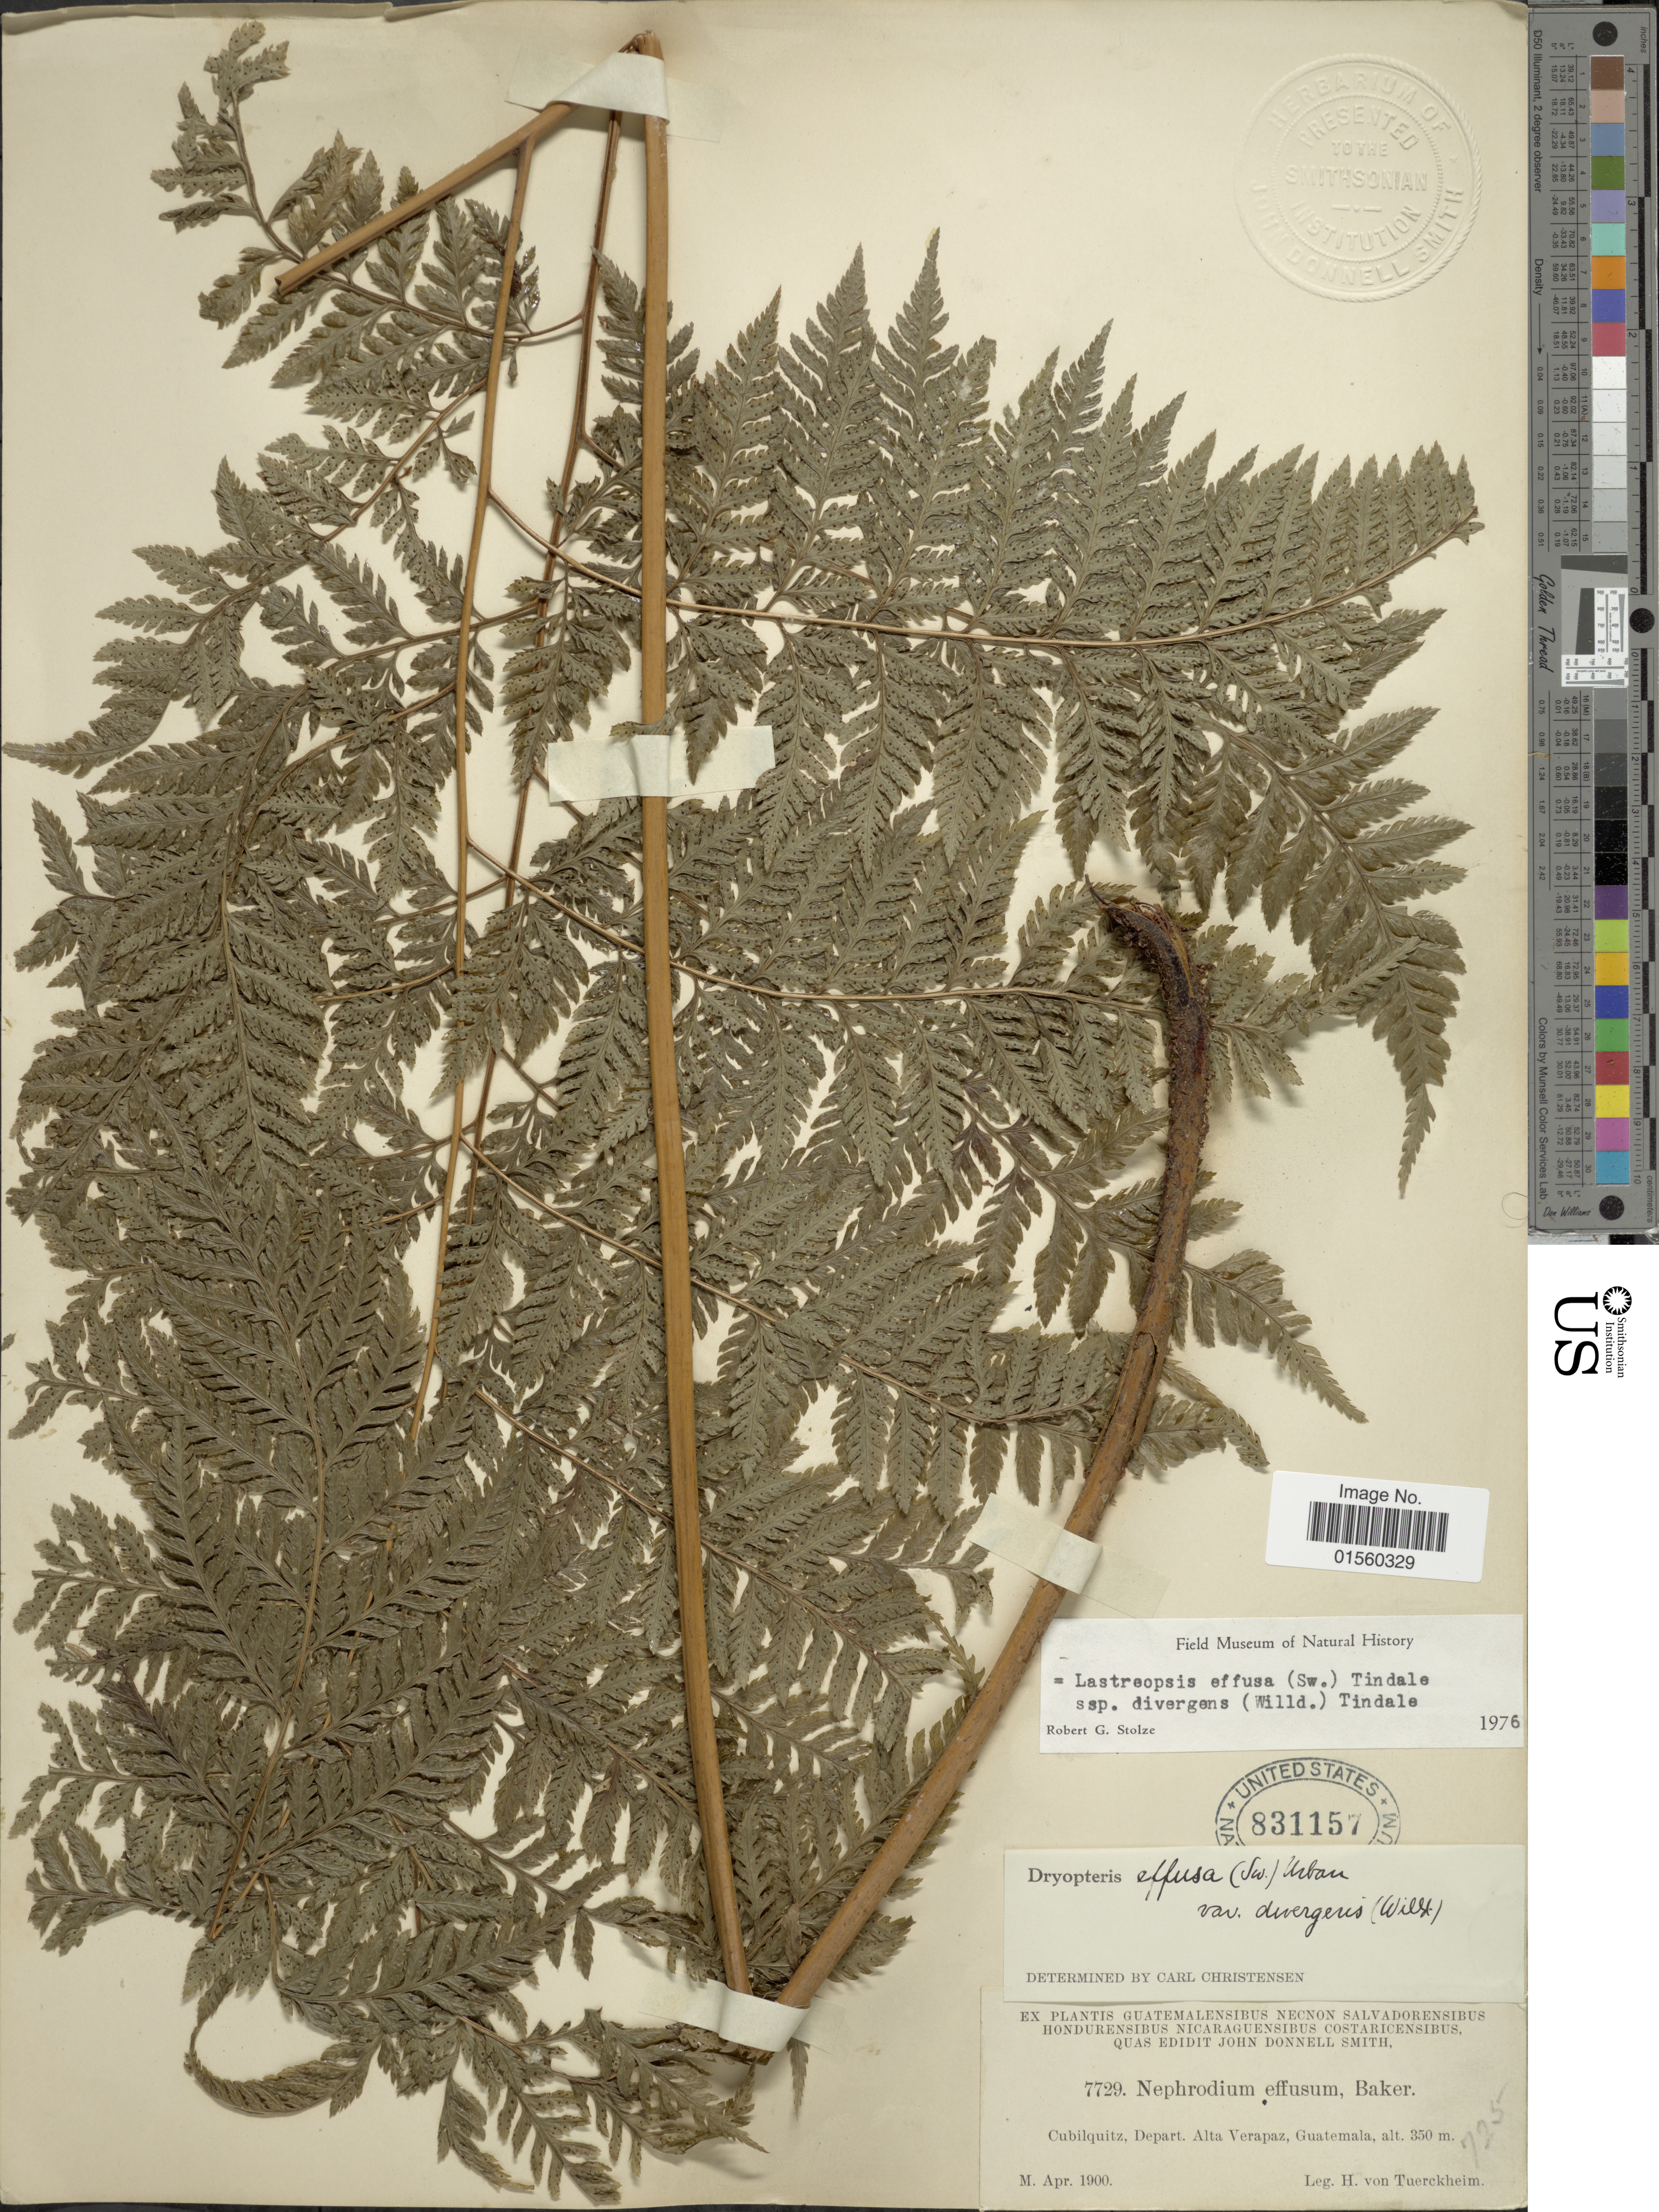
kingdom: Plantae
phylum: Tracheophyta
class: Polypodiopsida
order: Polypodiales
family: Dryopteridaceae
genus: Parapolystichum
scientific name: Parapolystichum effusum var. effusum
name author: (Sw.) Ching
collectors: H. von Türckheim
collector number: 7729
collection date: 1900-04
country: Guatemala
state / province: Alta Verapaz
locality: Guatemalensibus, Cubilquitz, Depart. Alta Verapaz,l Guatemala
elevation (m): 350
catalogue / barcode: US 831157